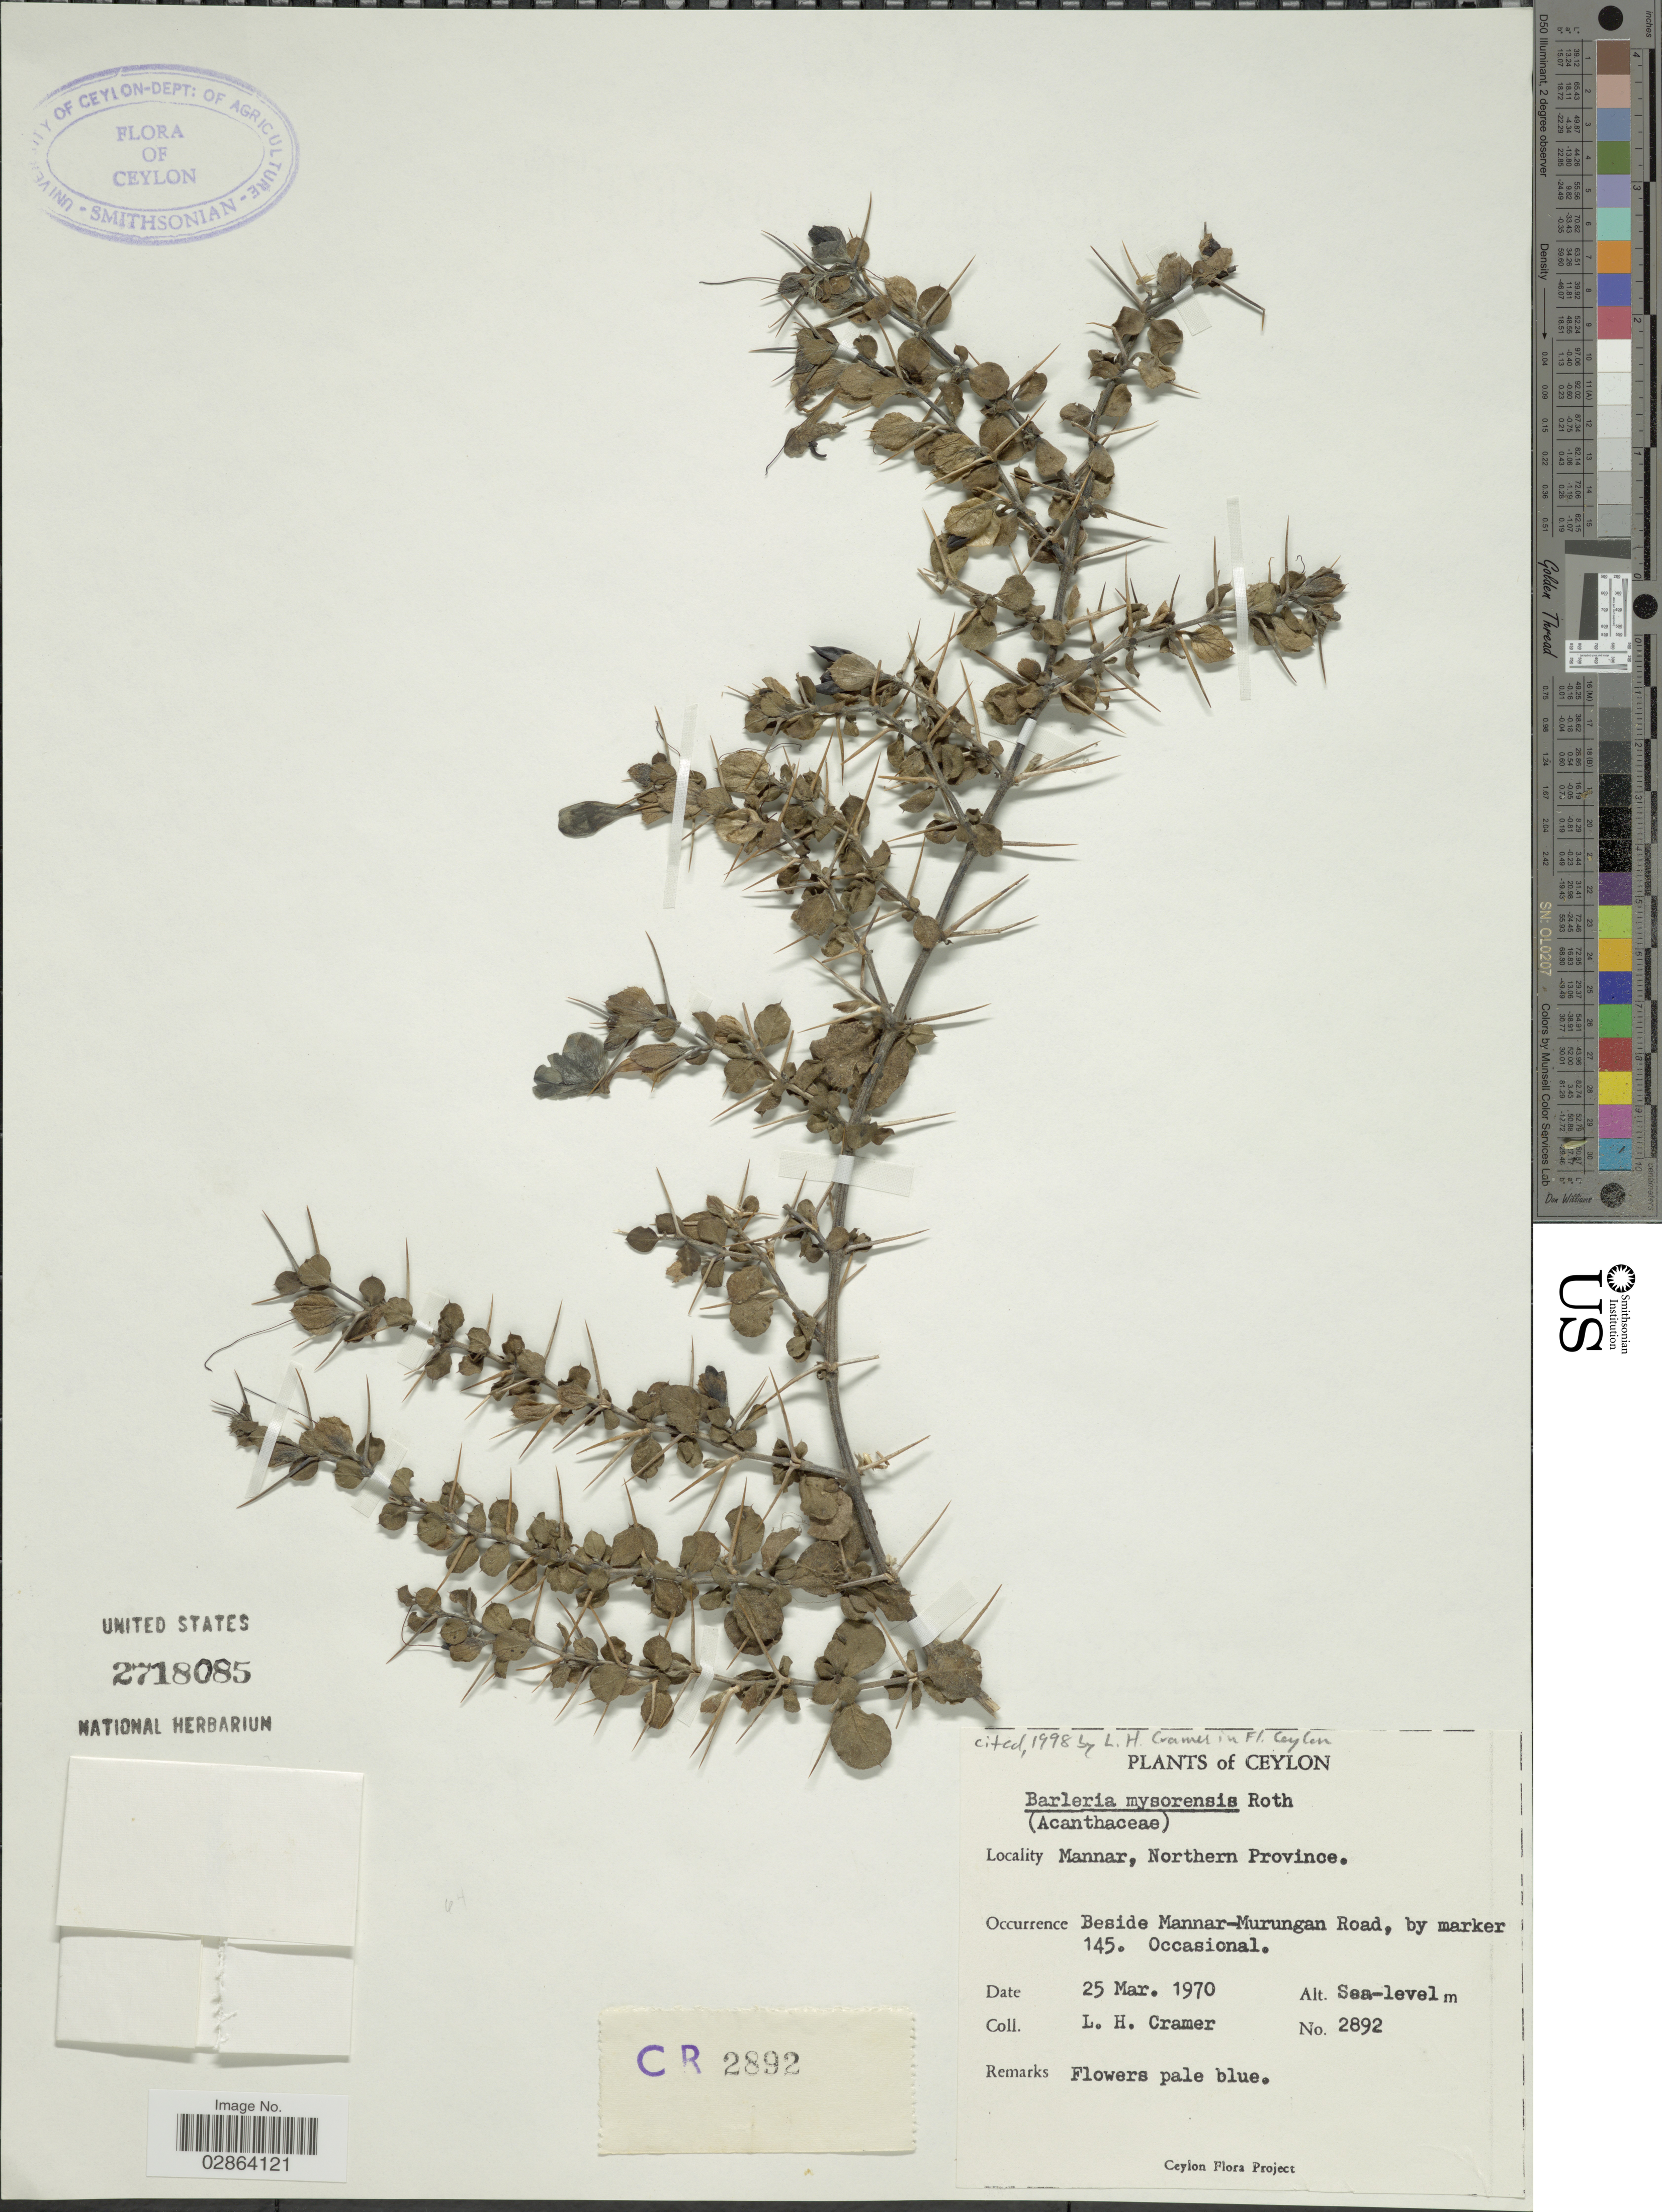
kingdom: Plantae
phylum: Tracheophyta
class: Magnoliopsida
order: Lamiales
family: Acanthaceae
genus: Barleria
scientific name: Barleria mysorensis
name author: B. Heyne ex A. Roth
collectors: L. H. Cramer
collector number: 2892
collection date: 1970-03-25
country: Sri Lanka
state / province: Northern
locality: Ceylon, Mannar, Northern Province, Beside Mannar-Murungan Road, by marker 145.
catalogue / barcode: US 2718085